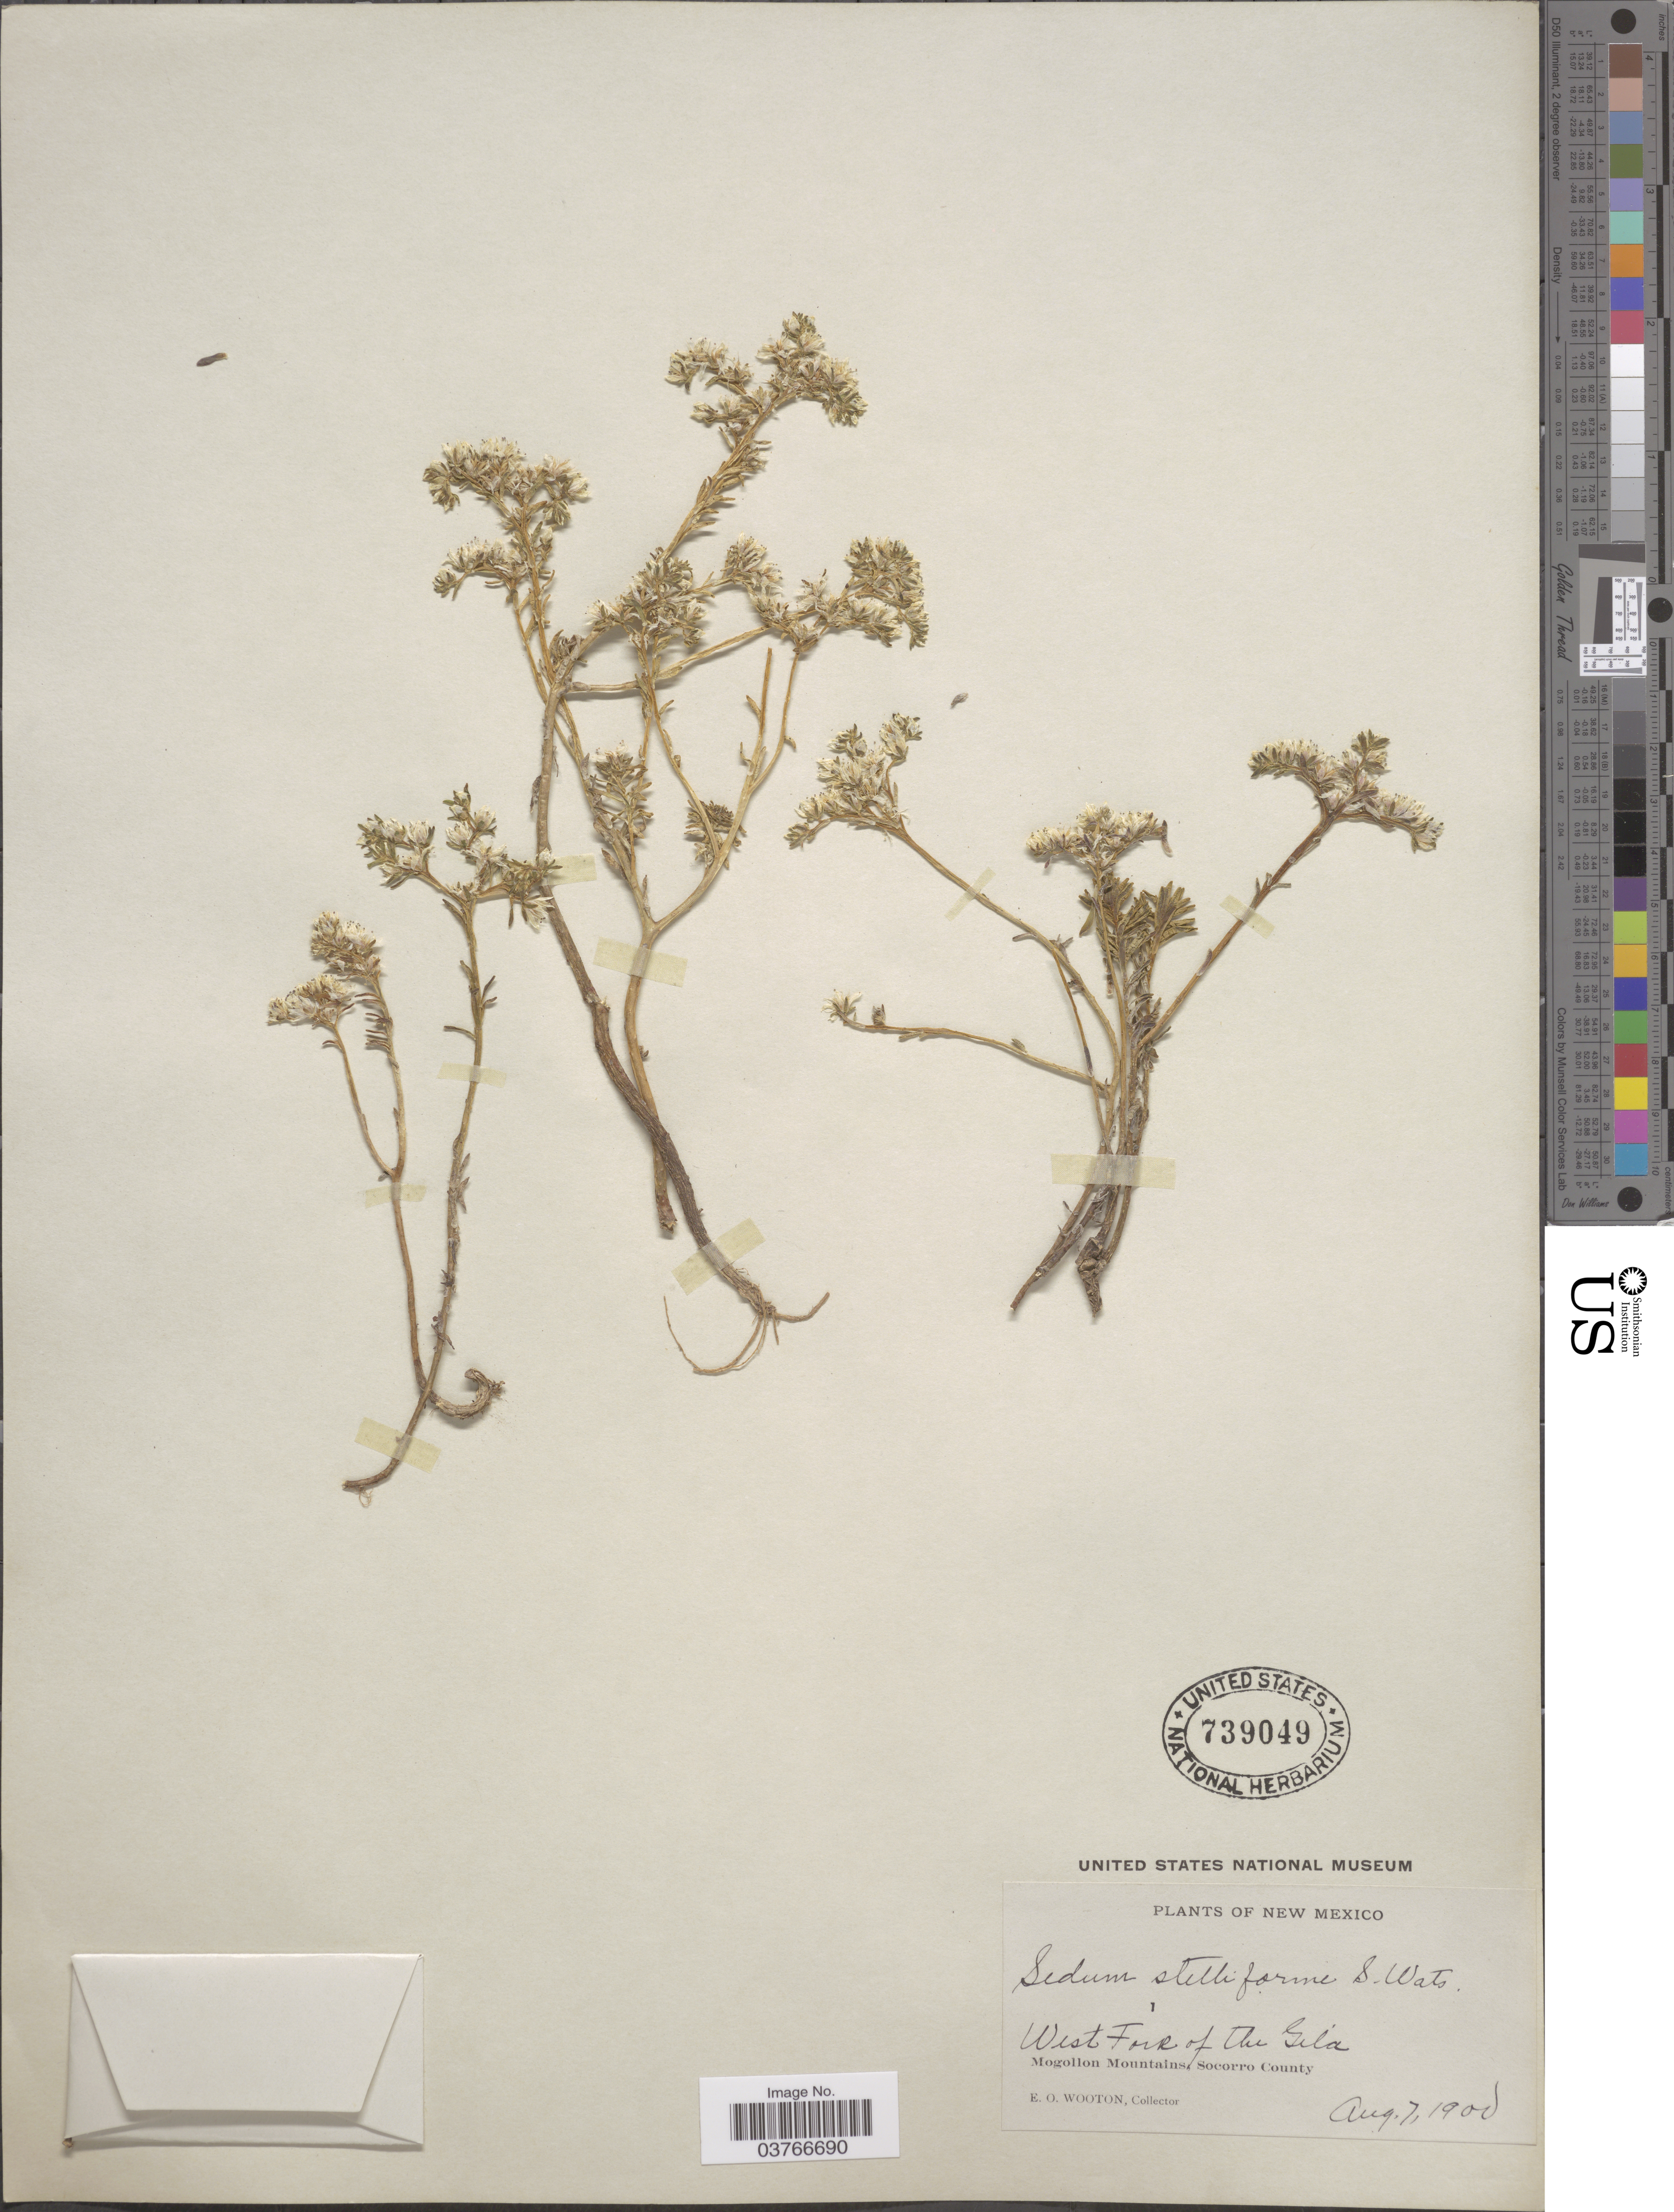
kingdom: Plantae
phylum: Tracheophyta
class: Magnoliopsida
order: Saxifragales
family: Crassulaceae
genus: Sedum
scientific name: Sedum stelliforme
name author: S. Watson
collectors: E. O. Wooton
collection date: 1900-08-07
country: United States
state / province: New Mexico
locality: West Fork of the Gila. Mogollon Mountains, Socorro County.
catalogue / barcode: US 739049